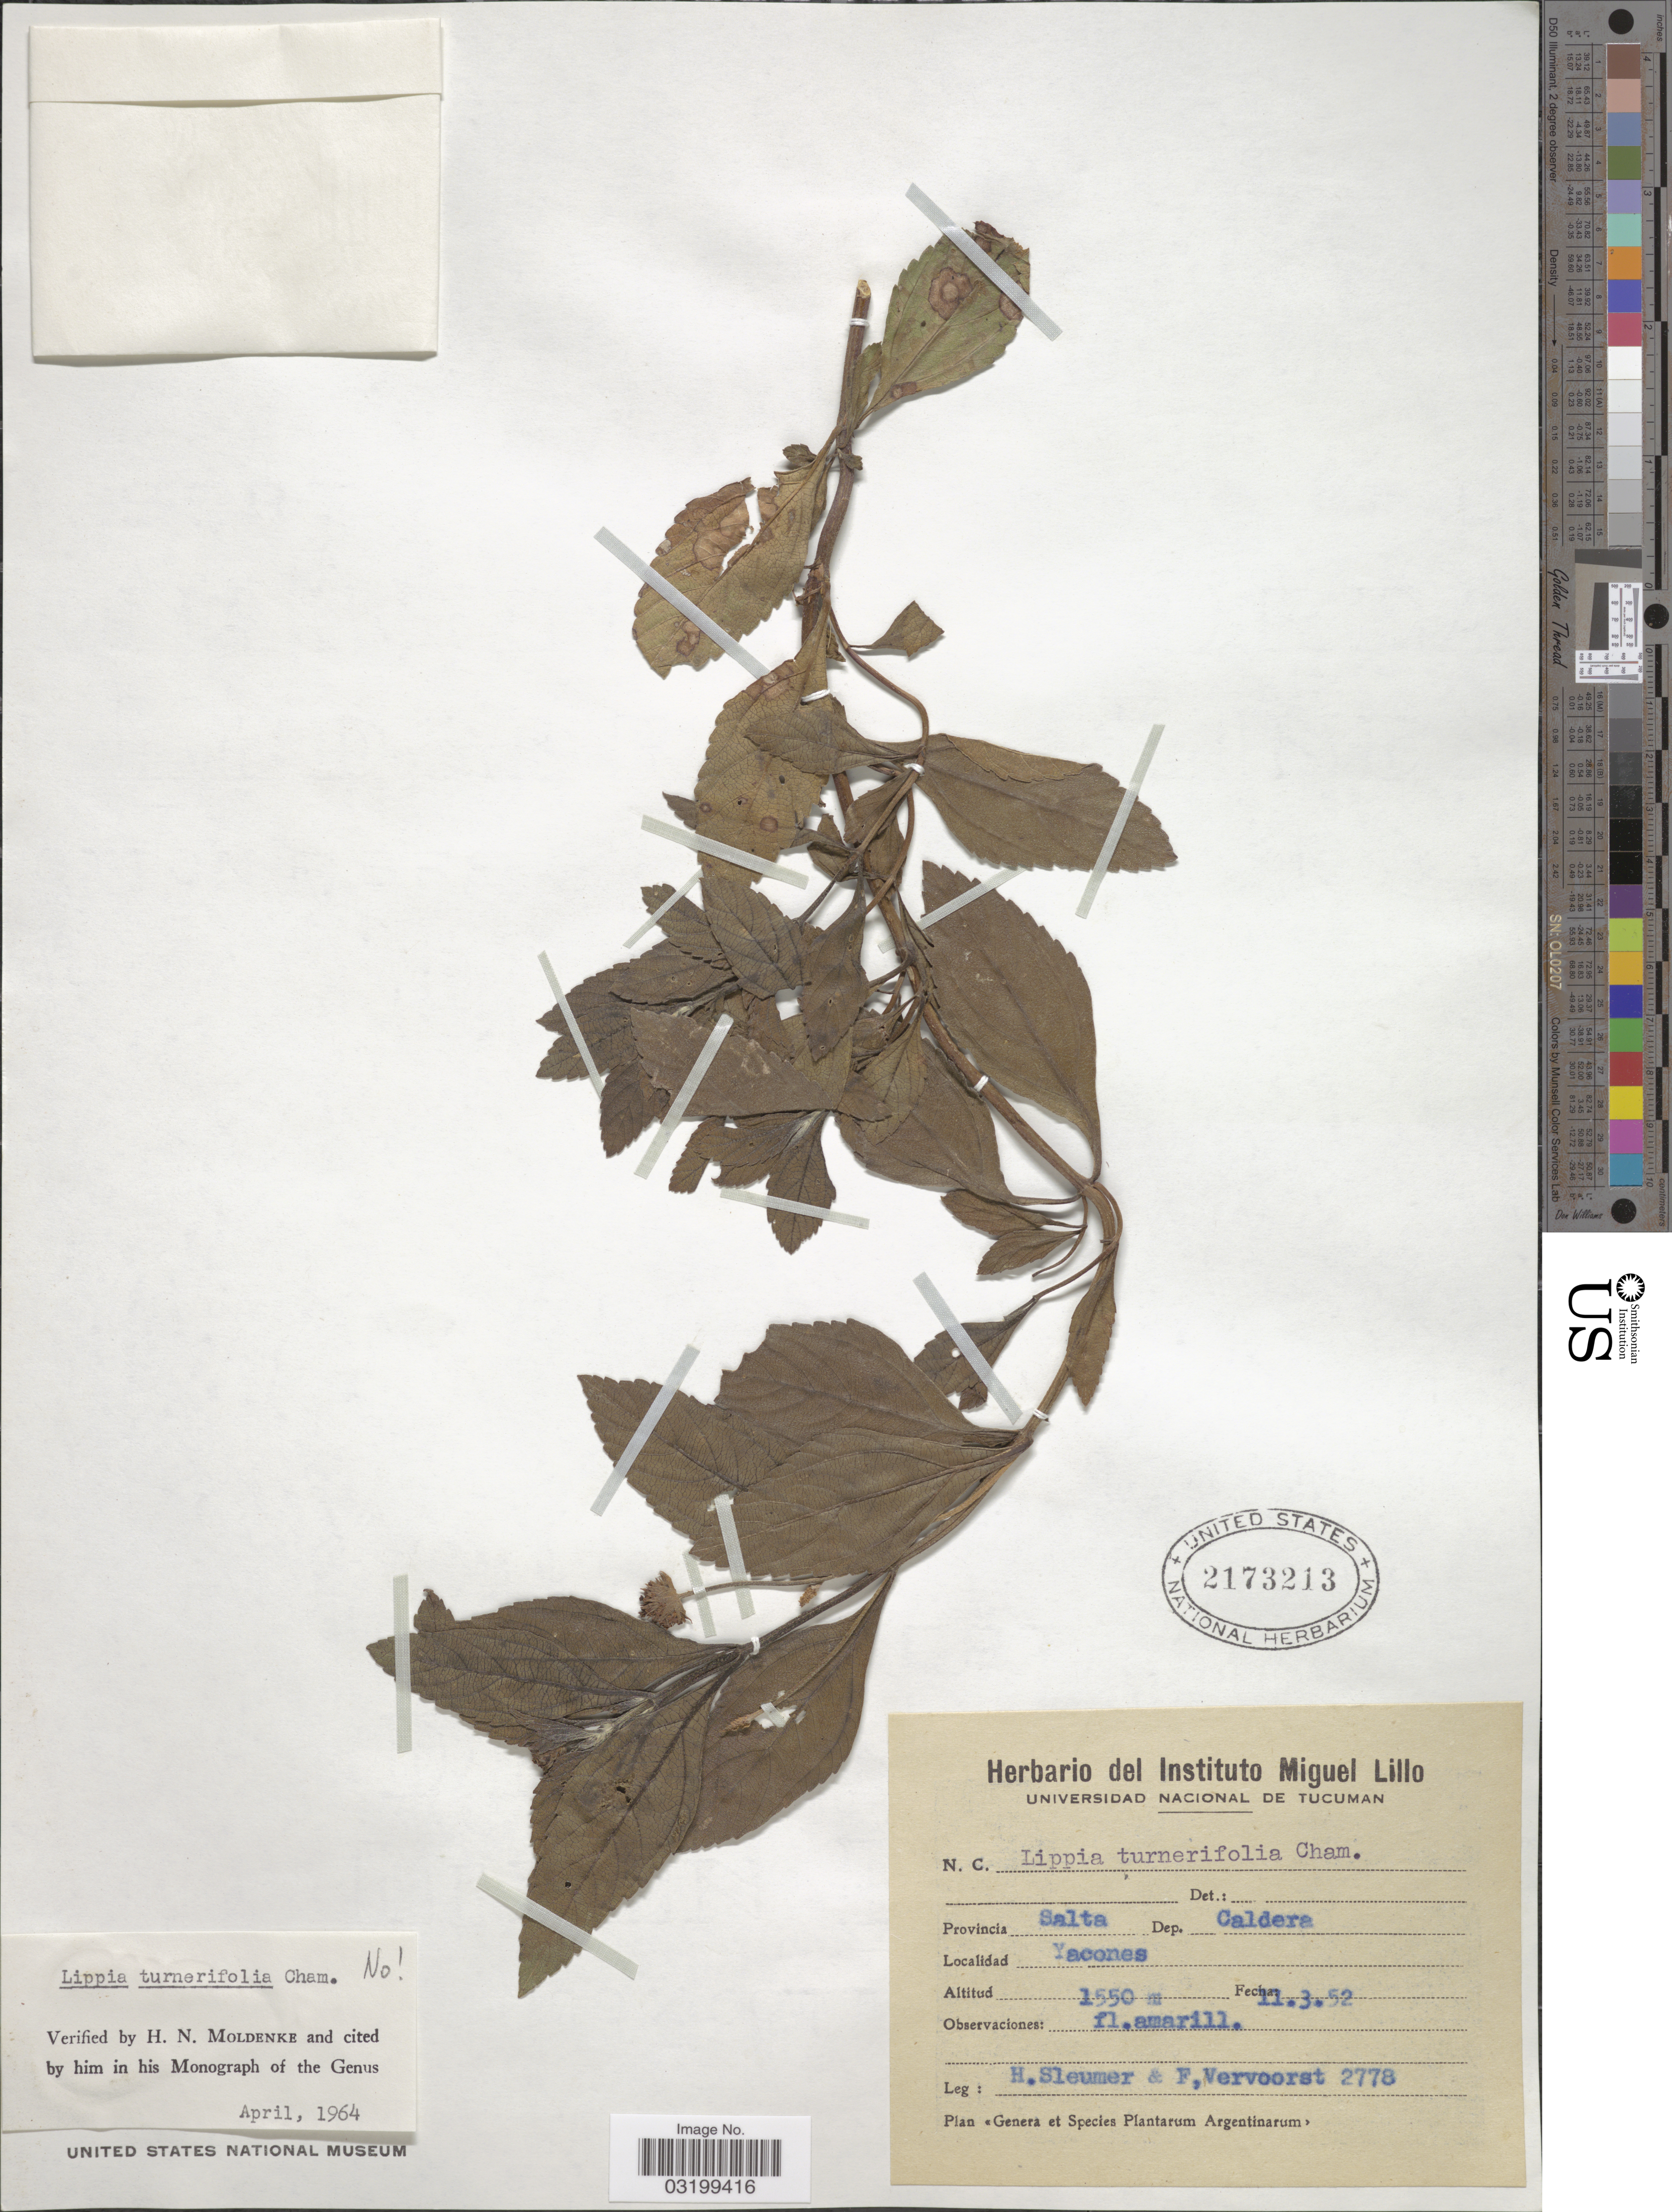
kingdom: Plantae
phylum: Tracheophyta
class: Magnoliopsida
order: Lamiales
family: Verbenaceae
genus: Lippia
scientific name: Lippia modesta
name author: Briq.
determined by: Mirra, Fabiana, (SI), Instituto de Botanica Darwinion (ARGENTINA)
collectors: H. O. Sleumer & F. Vervoorst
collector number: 2778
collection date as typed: Transcribed d/m/y: 11/3/52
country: Argentina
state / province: Salta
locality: Dep. Caldera. Yacones.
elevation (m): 1550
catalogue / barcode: US 2173213